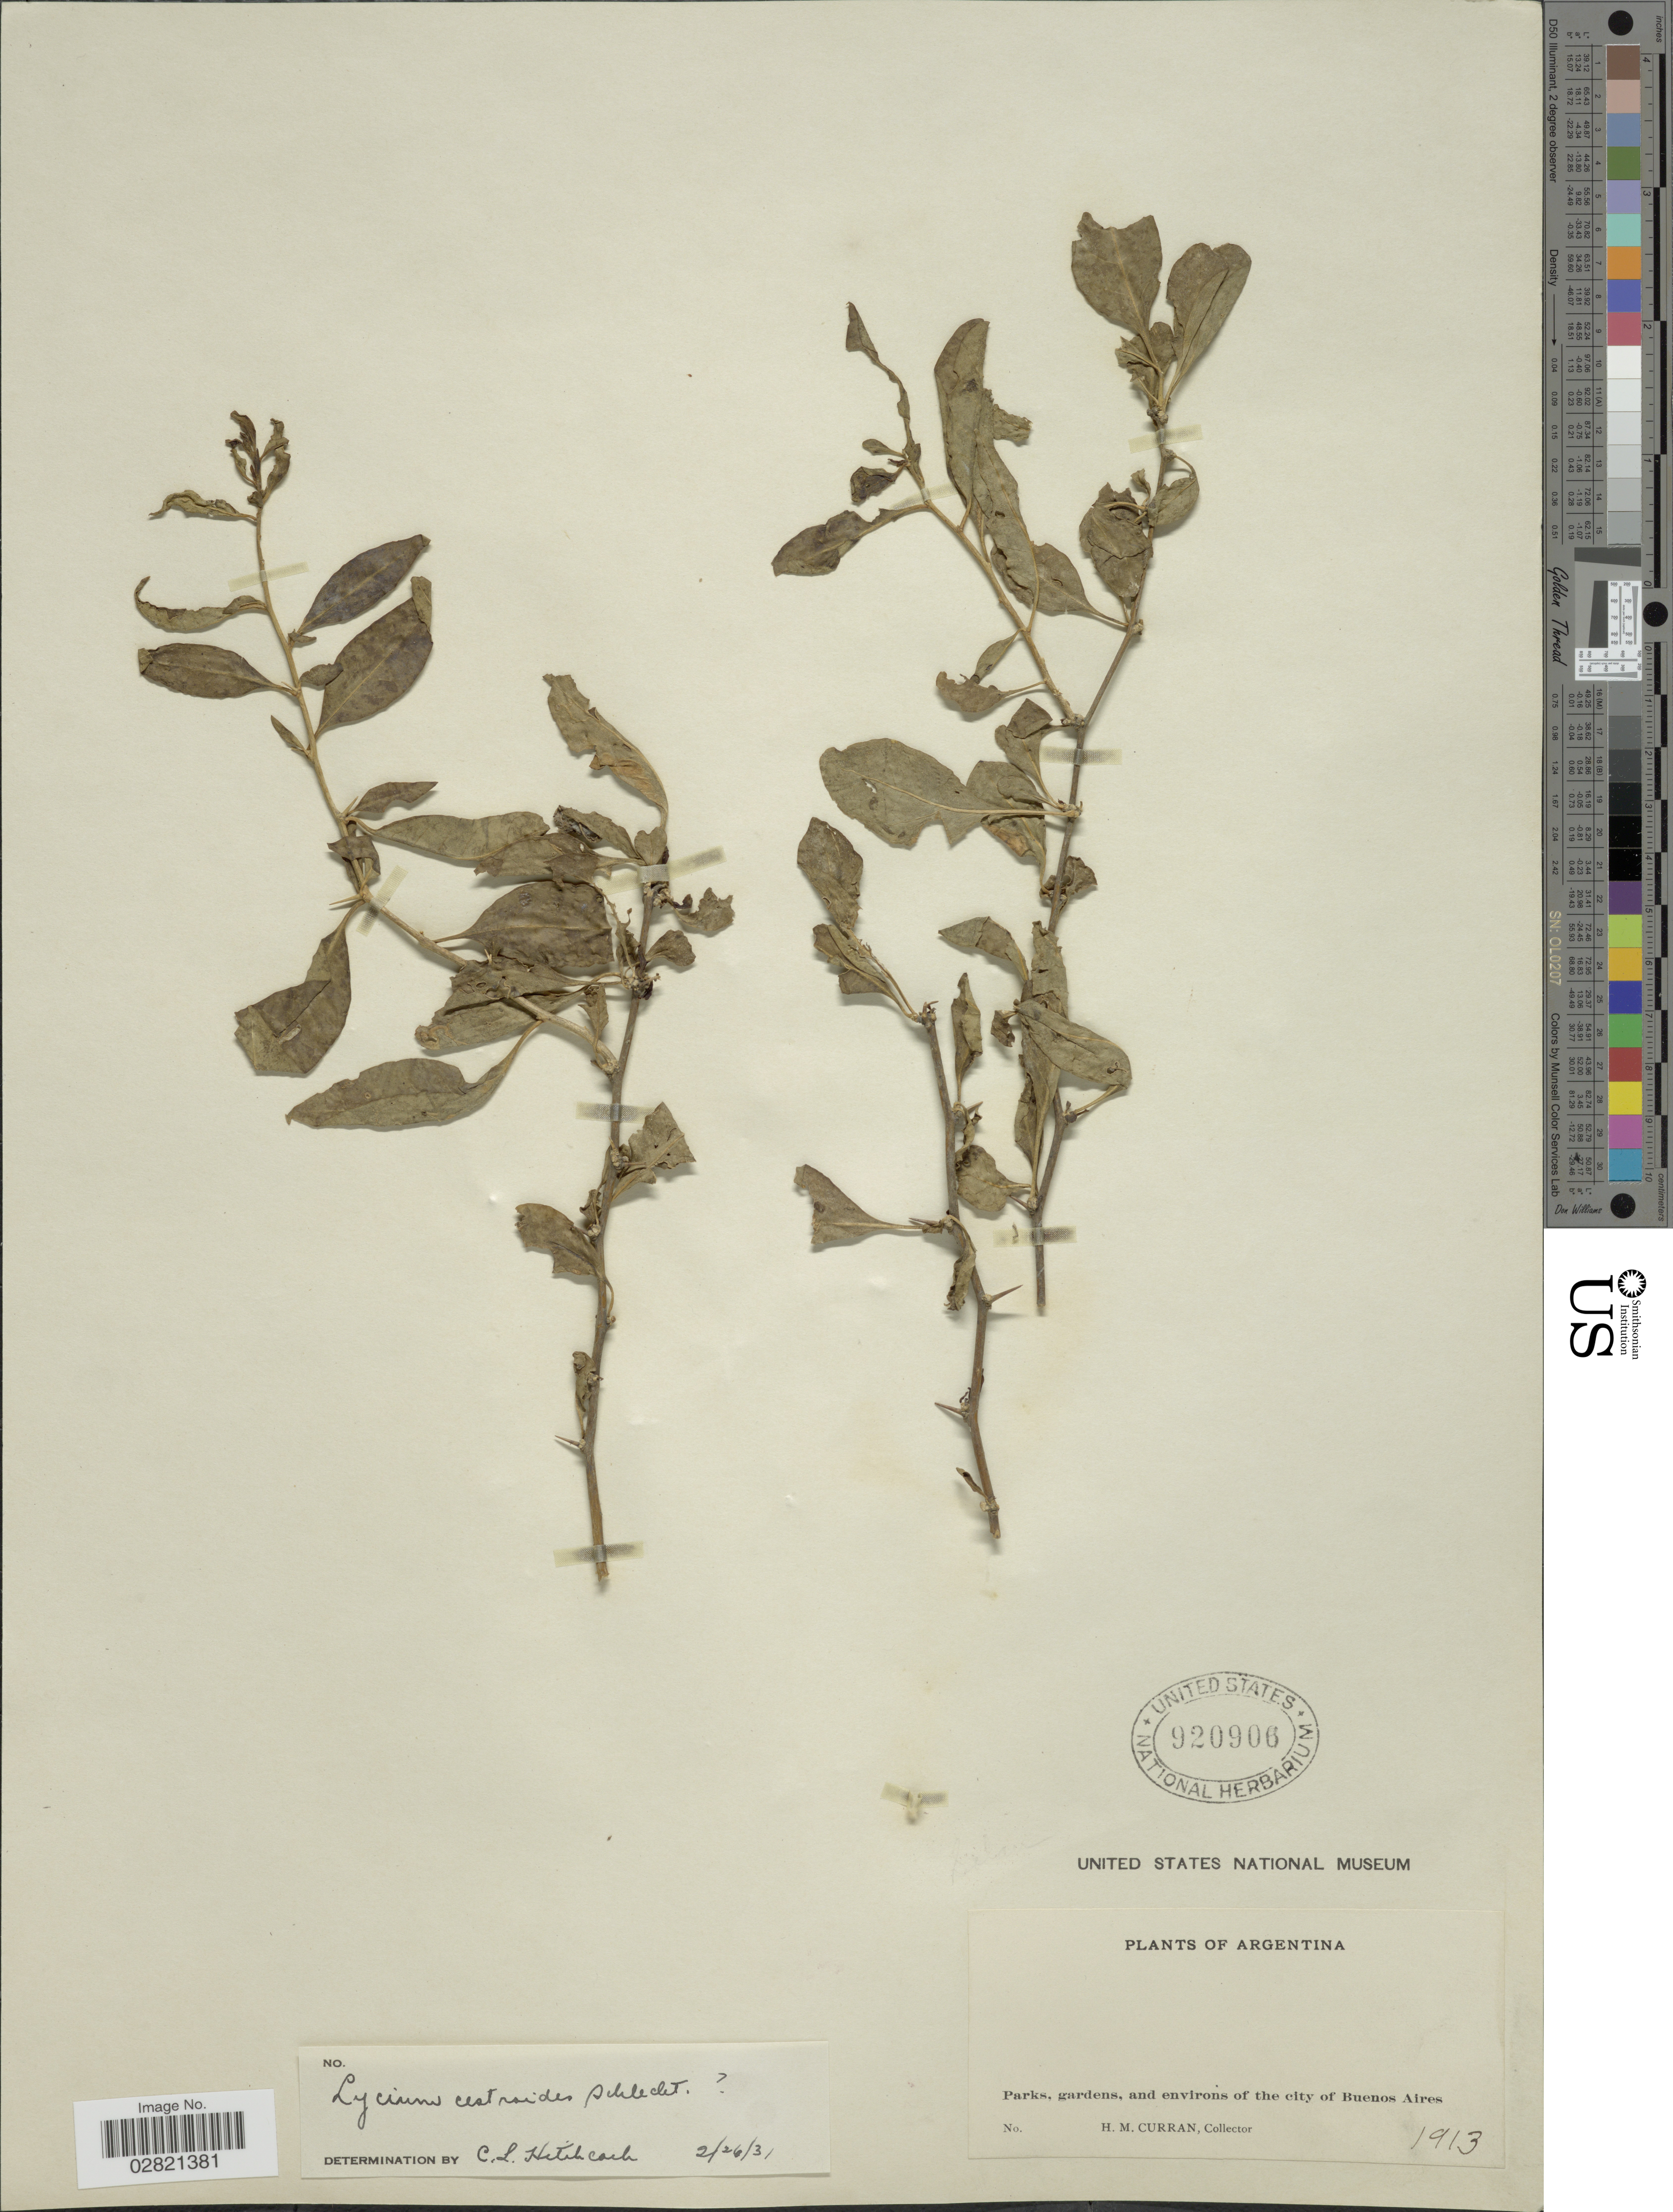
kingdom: Plantae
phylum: Tracheophyta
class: Magnoliopsida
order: Solanales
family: Solanaceae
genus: Lycium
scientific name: Lycium cestroides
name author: Schltdl.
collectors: H. M. Curran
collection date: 1913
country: Argentina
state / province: Buenos Aires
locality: Parks, gardens, and environs of the city of Buenos Aires.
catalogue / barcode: US 920906